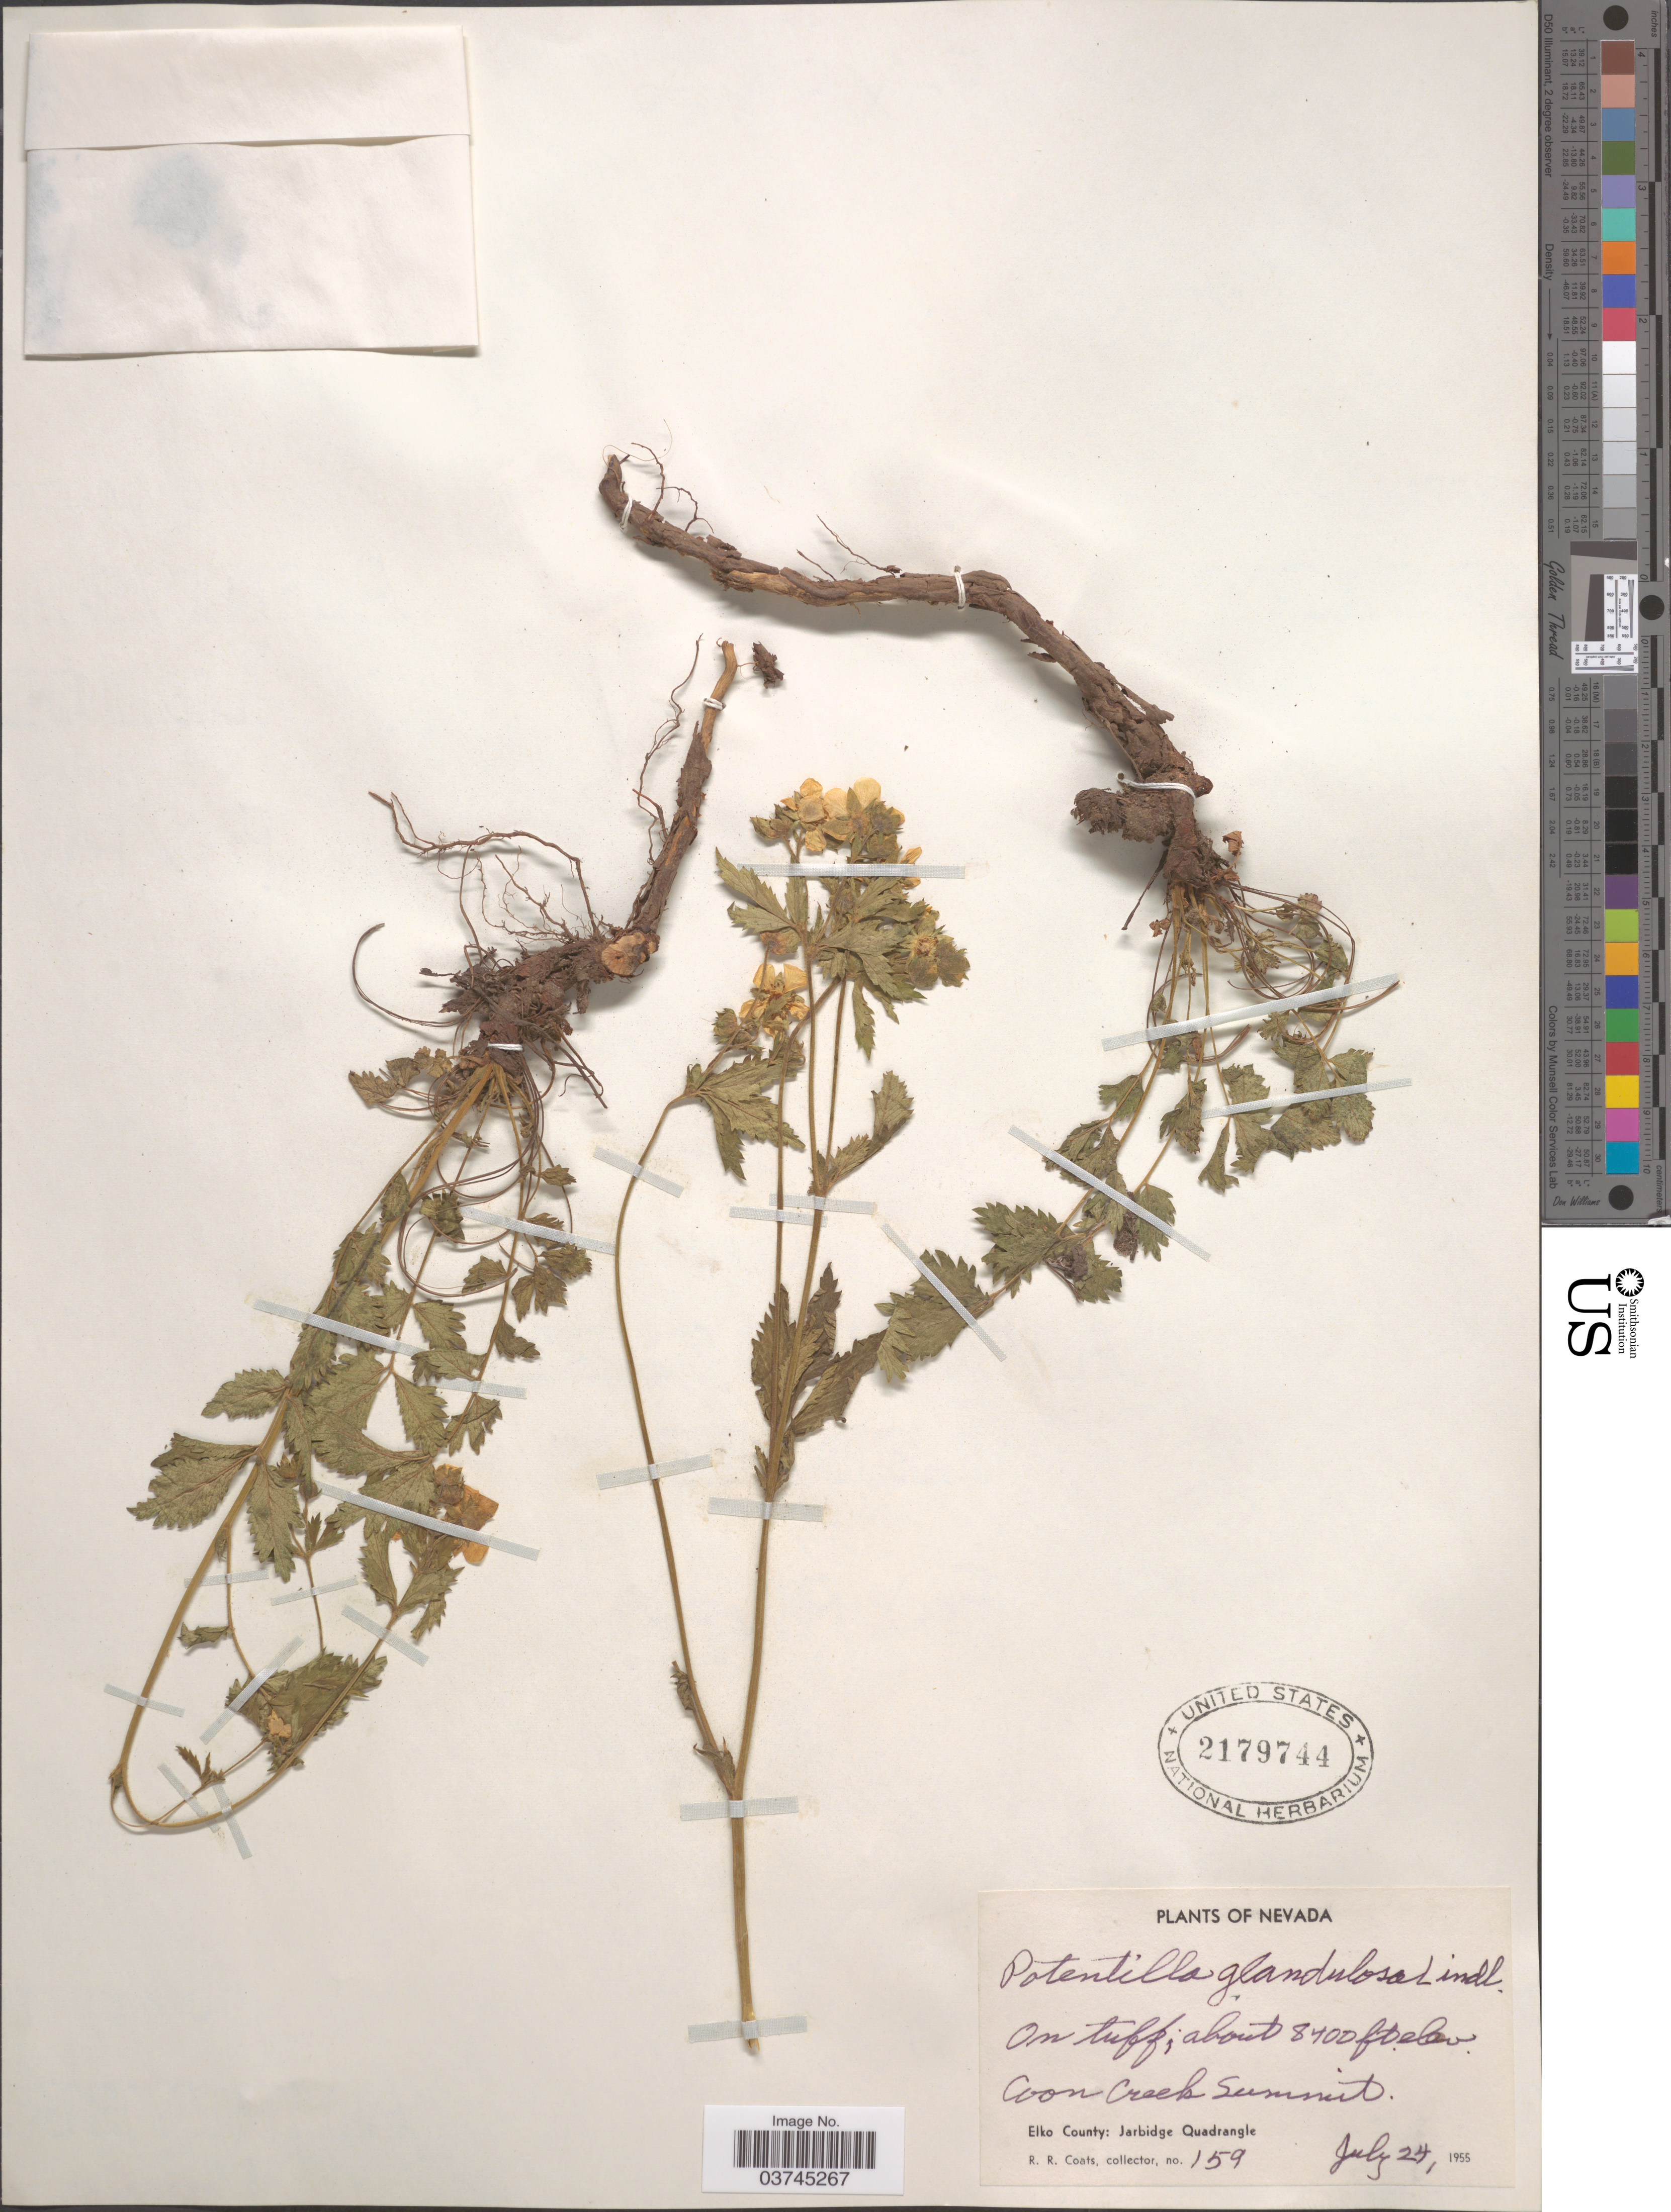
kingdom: Plantae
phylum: Tracheophyta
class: Magnoliopsida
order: Rosales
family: Rosaceae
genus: Drymocallis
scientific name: Drymocallis glandulosa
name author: (Lindl.) Rydb.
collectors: R. Coats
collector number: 159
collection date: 1955-07-24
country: United States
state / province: Nevada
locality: Coon Creek Summit. Elko County: Jarbridge Quadrangle.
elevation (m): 2560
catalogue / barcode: US 2179744